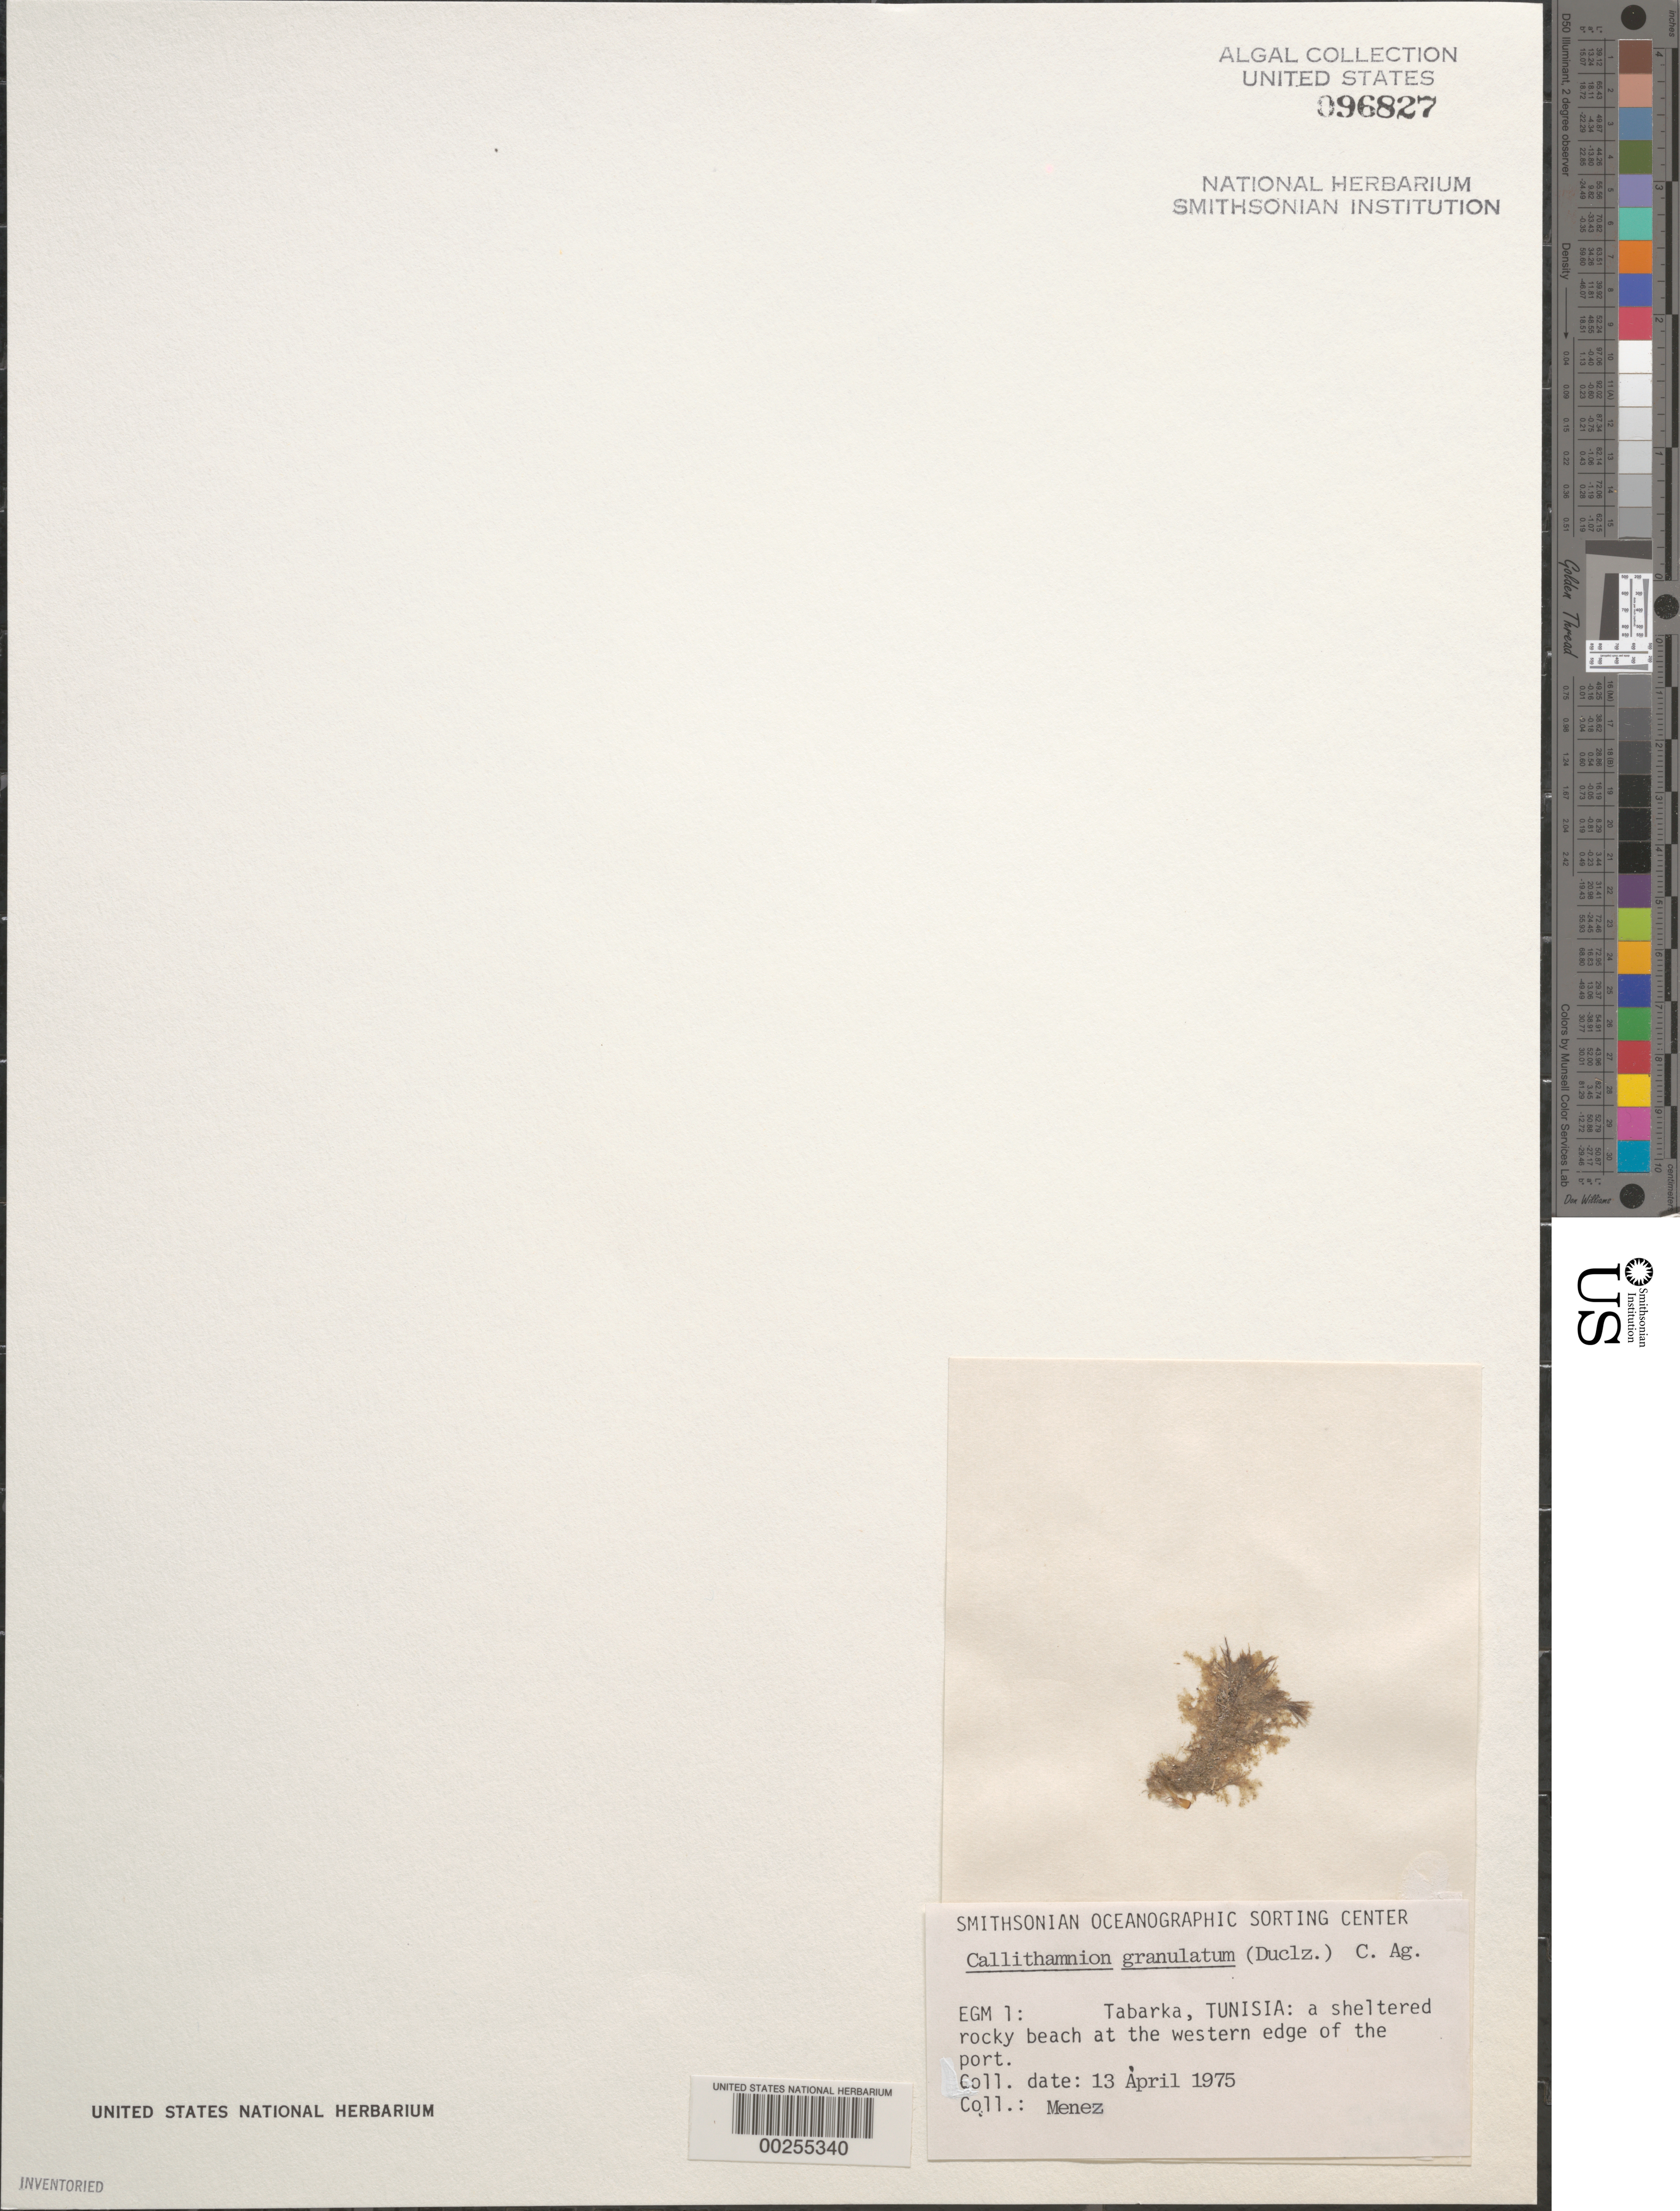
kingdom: Plantae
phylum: Rhodophyta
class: Florideophyceae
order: Ceramiales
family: Callithamniaceae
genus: Callithamnion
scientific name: Callithamnion granulatum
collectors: Meñez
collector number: EGM 1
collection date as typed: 13 Apr 1975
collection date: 1975-04-13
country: Tunisia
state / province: Jendouba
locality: Tabarka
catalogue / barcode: US 96827